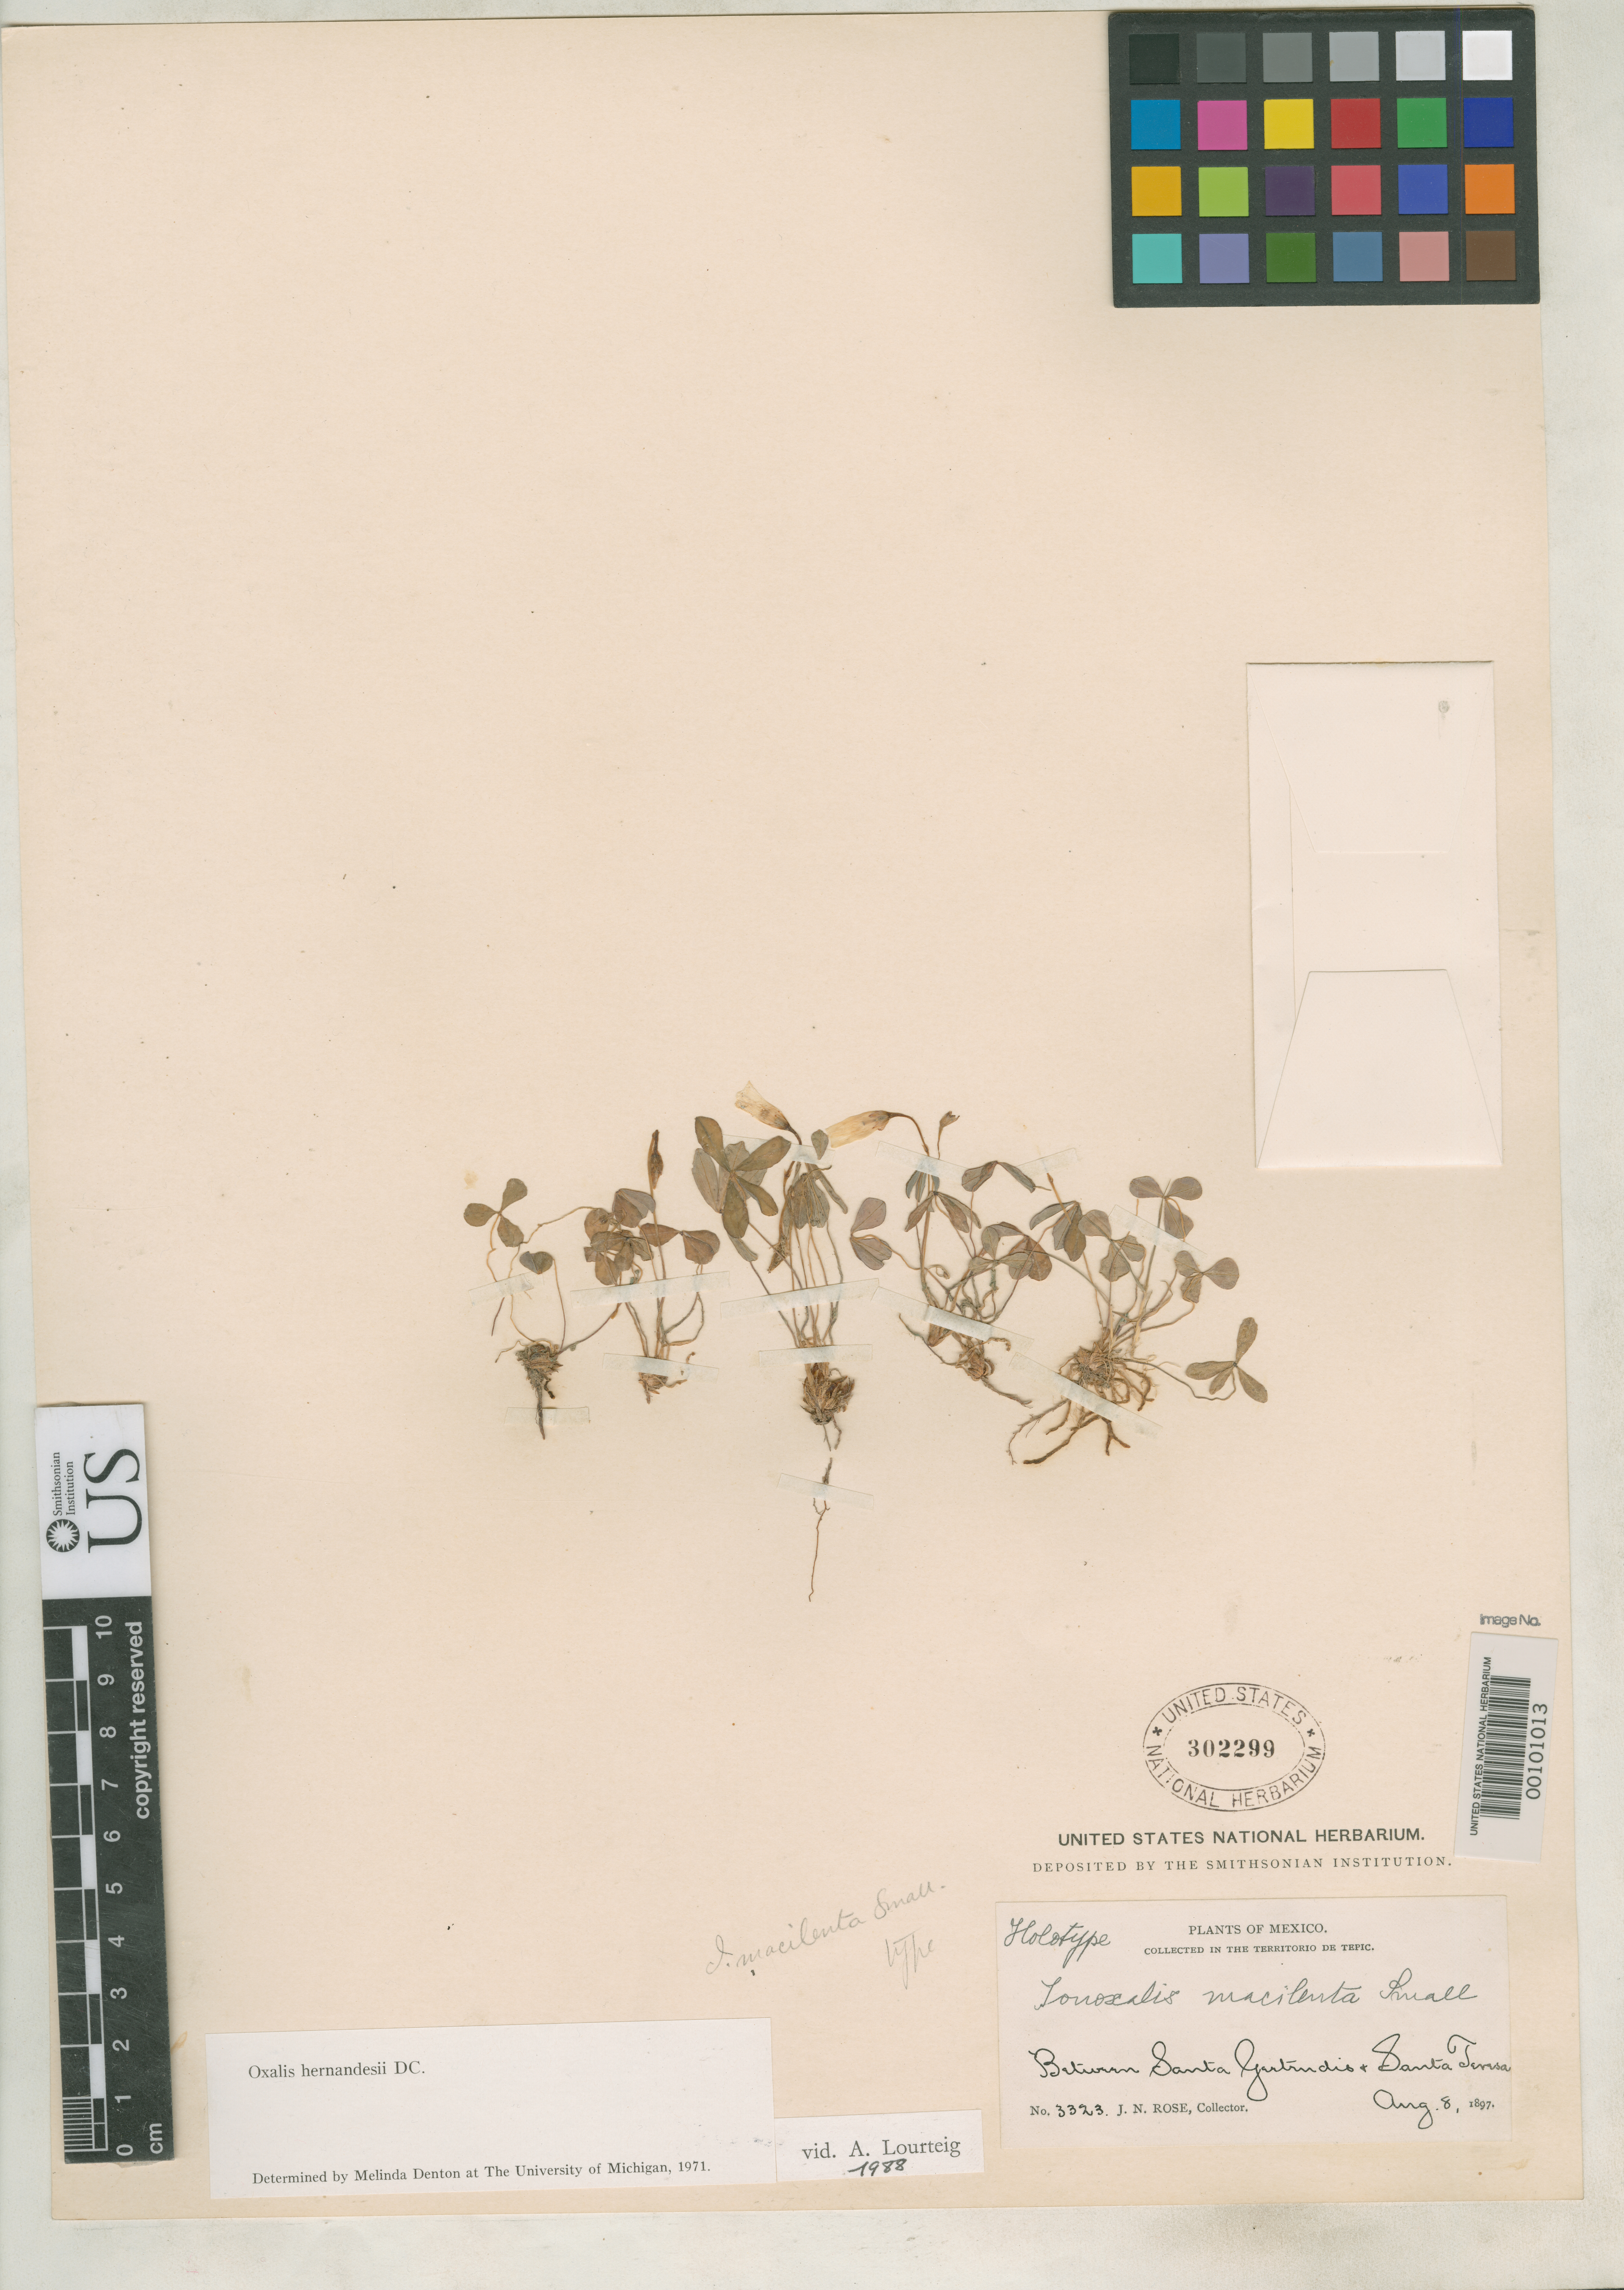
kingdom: Plantae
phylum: Tracheophyta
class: Magnoliopsida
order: Oxalidales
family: Oxalidaceae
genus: Ionoxalis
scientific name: Ionoxalis macilenta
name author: Small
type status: Isotype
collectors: J. N. Rose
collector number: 3323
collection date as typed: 08 Aug 1897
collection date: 1897-08-08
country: Mexico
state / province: Nayarit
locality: Tepic, between Santa Gertrudis and Santa Teresa.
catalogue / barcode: US 302299